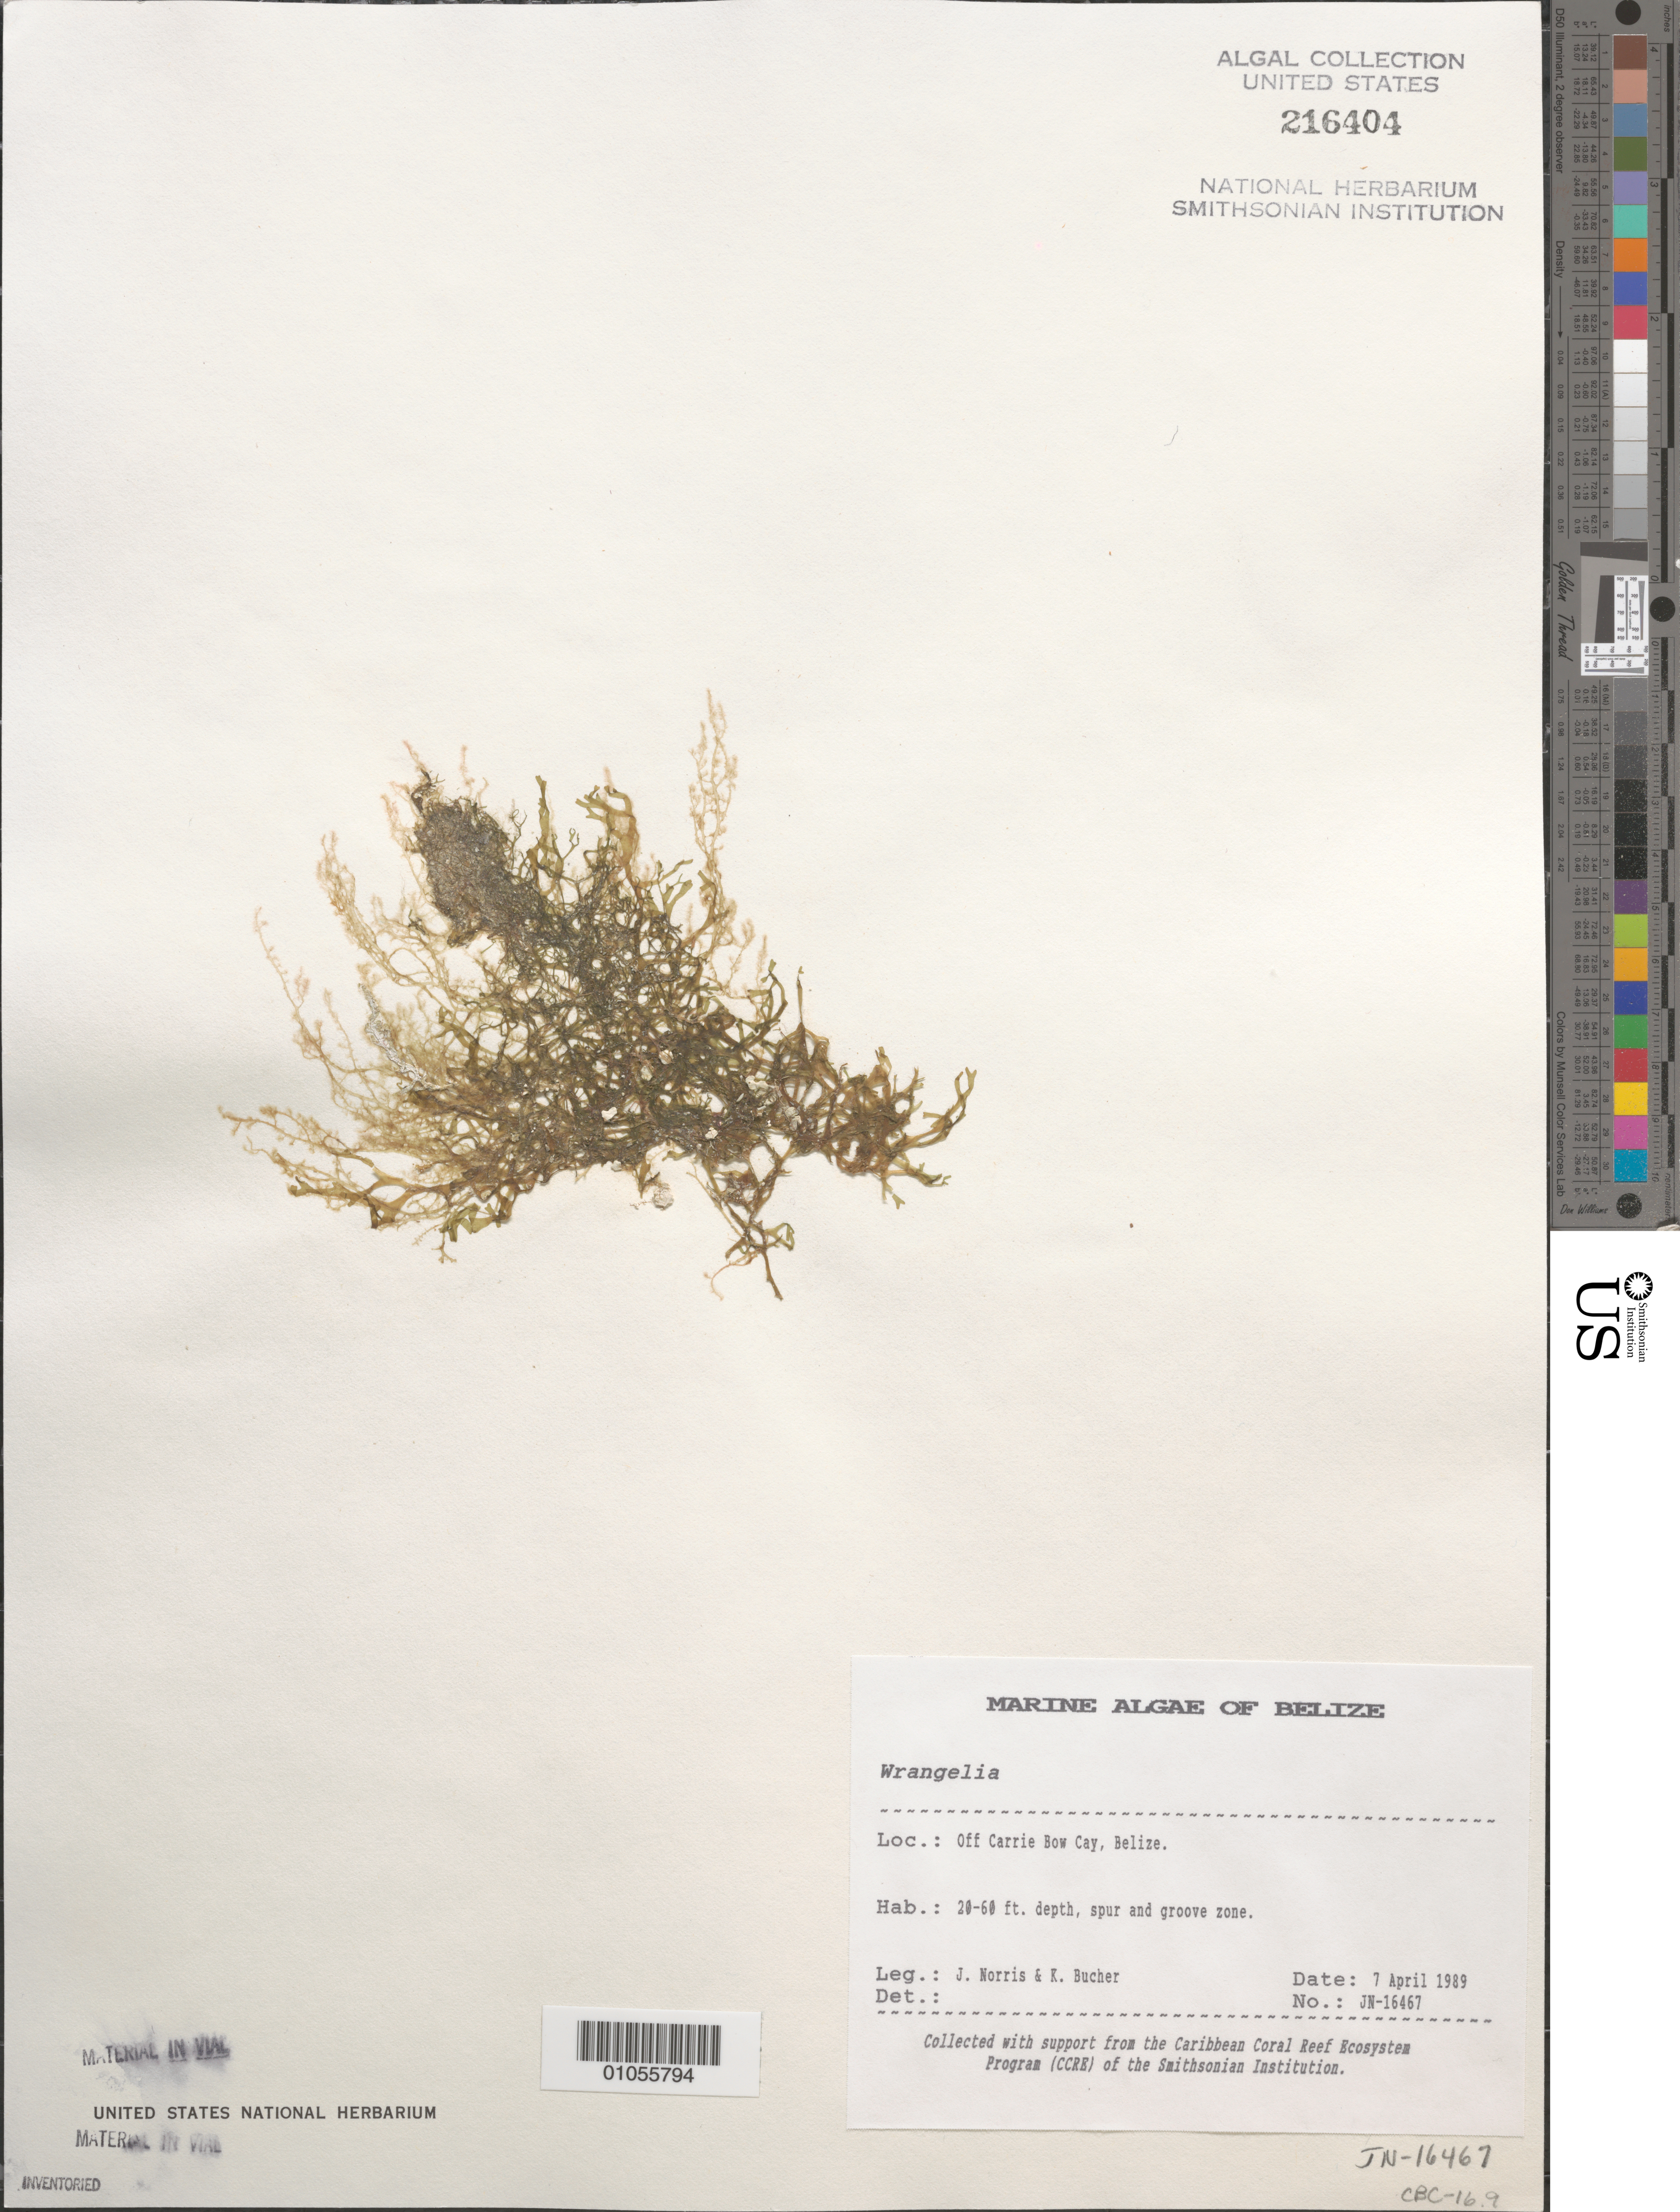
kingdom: Plantae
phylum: Rhodophyta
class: Florideophyceae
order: Ceramiales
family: Wrangeliaceae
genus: Wrangelia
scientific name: Wrangelia sp.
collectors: J. N. Norris & K. E. Bucher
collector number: JN-16467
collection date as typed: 07 Apr 1989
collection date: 1989-04-07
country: Belize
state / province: Stann Creek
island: Carrie Bow Cay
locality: Off Carrie Bow Cay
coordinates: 16 48'N, 88 05'W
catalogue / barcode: US 216404